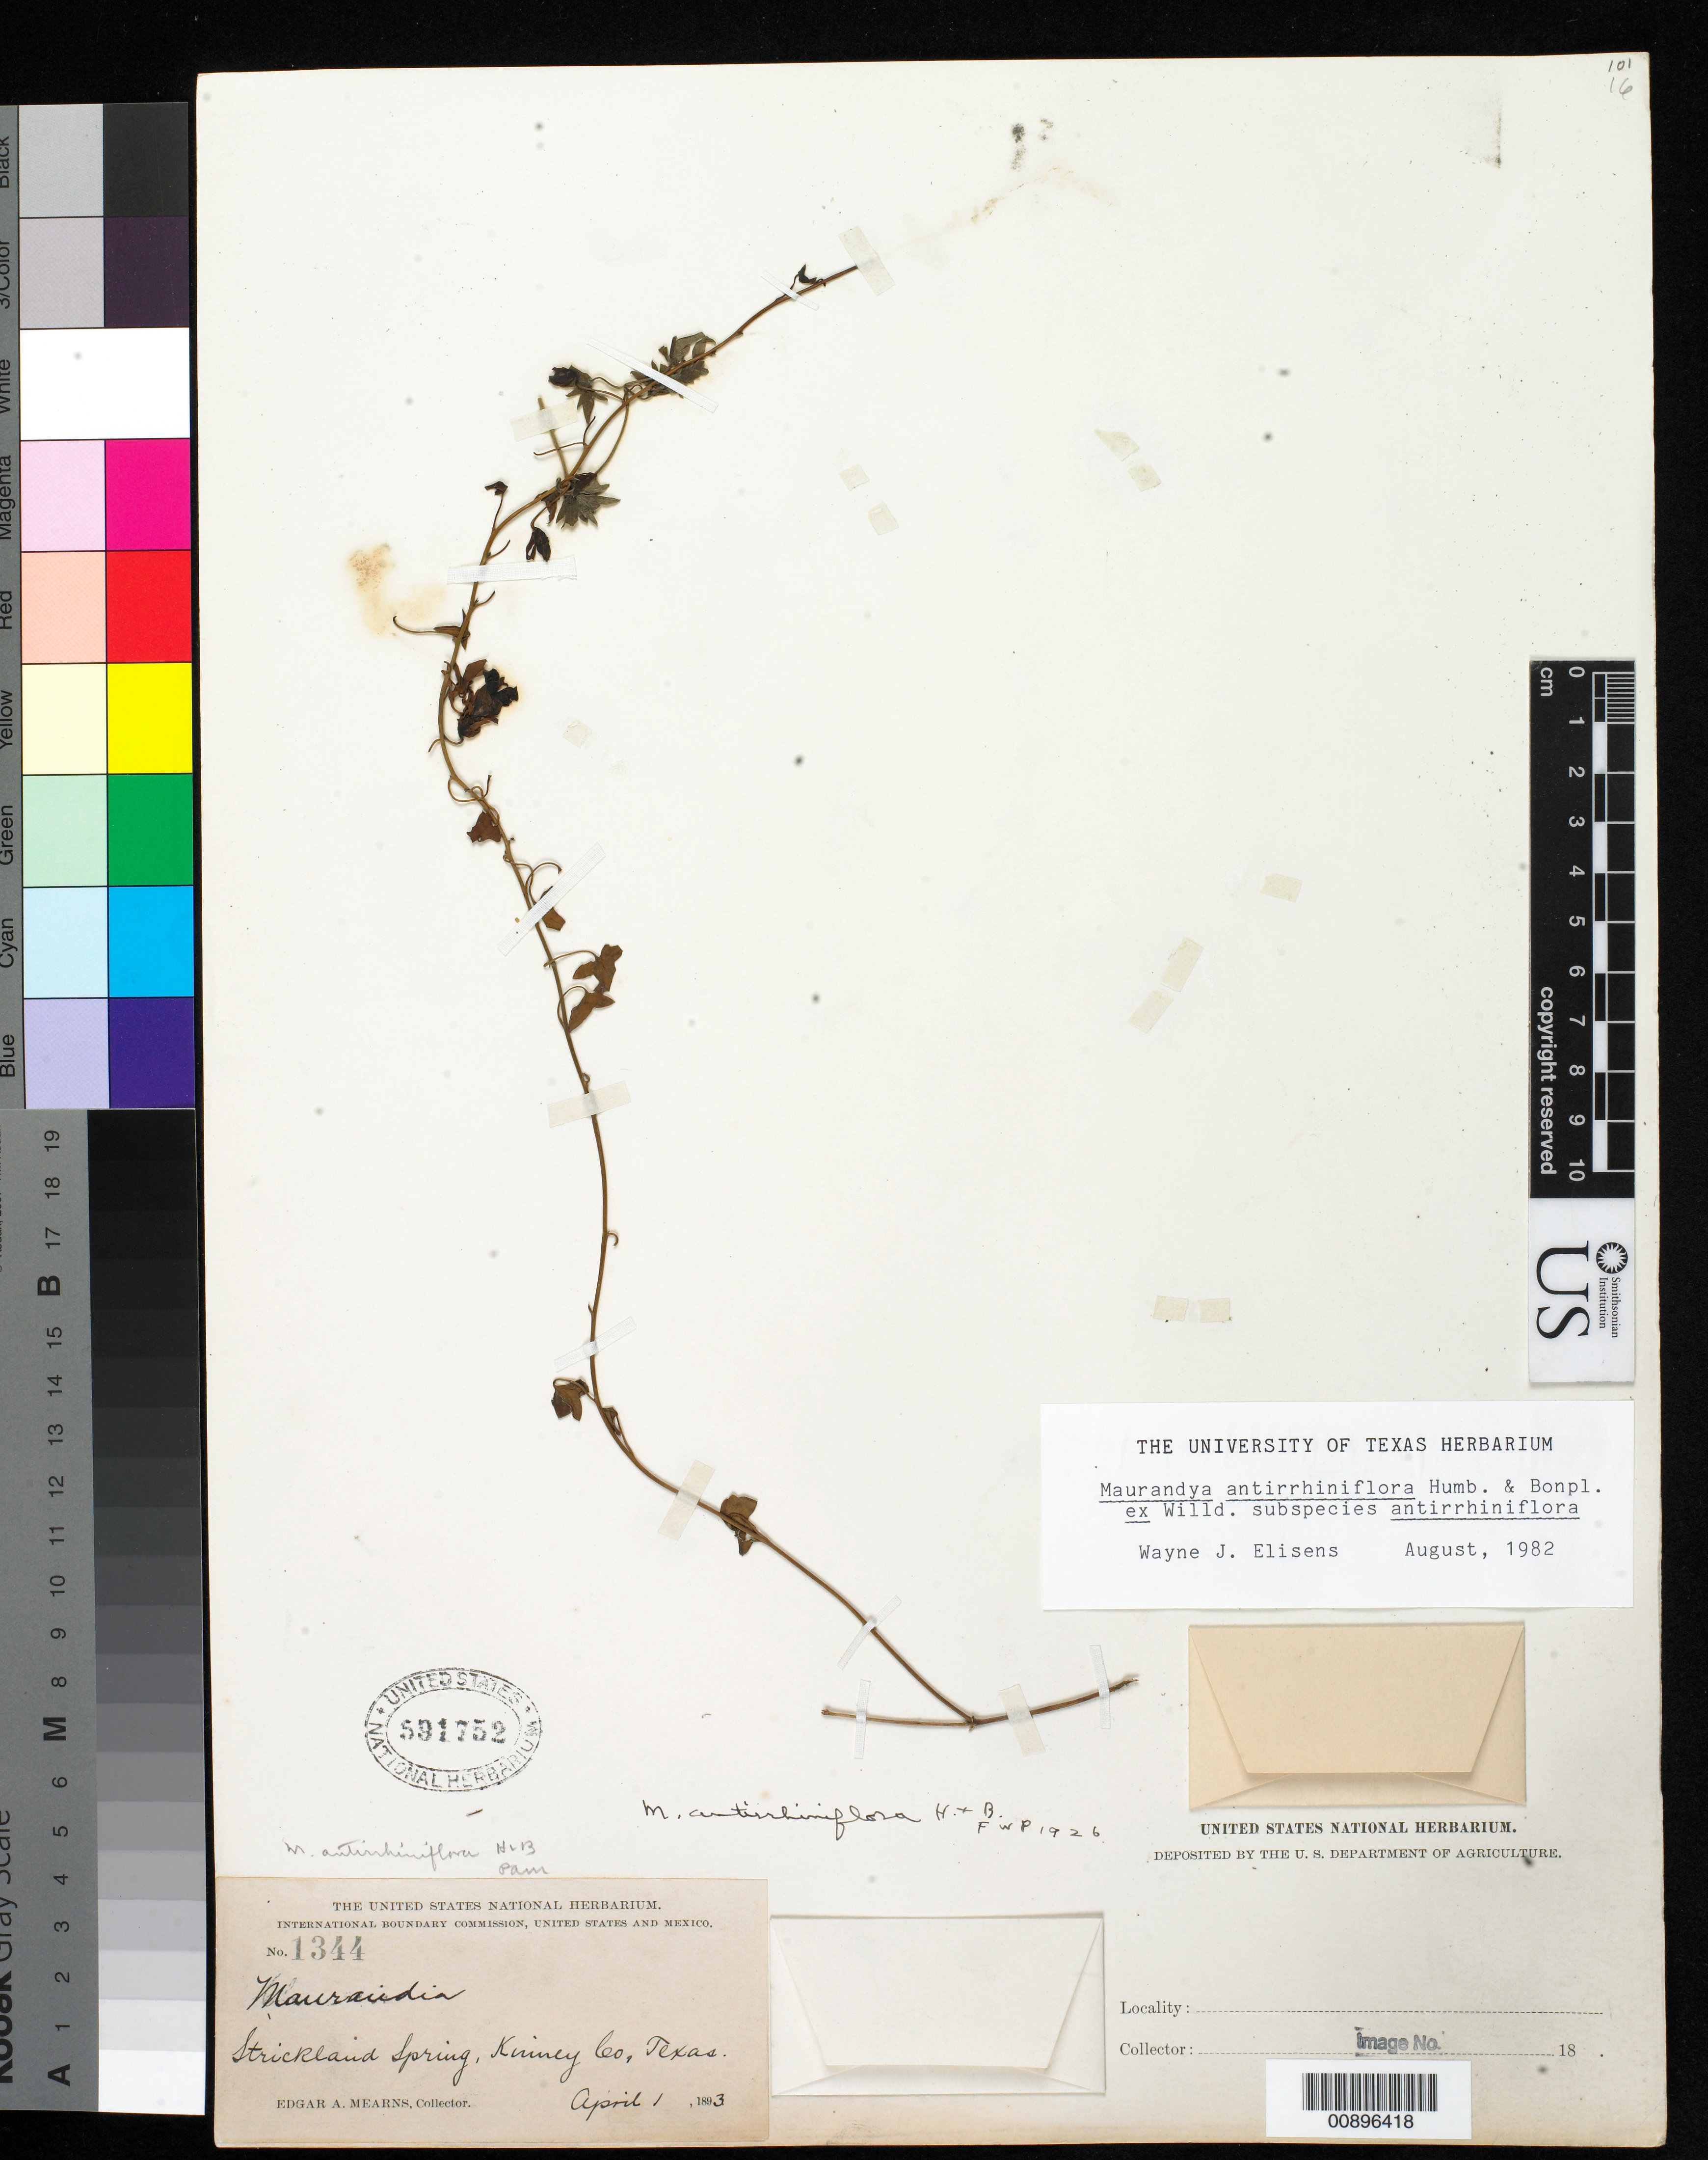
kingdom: Plantae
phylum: Tracheophyta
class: Magnoliopsida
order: Lamiales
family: Plantaginaceae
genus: Maurandya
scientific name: Maurandya antirrhiniflora subsp. antirrhiniflora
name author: Humb. & Bonpl. ex Willd.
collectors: E. A. Mearns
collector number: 1344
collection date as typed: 01 Apr 1893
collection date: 1893-04-01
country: United States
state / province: Texas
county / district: Kinney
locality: Strickland Spring, Kinney County, Texas.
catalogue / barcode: US 591752